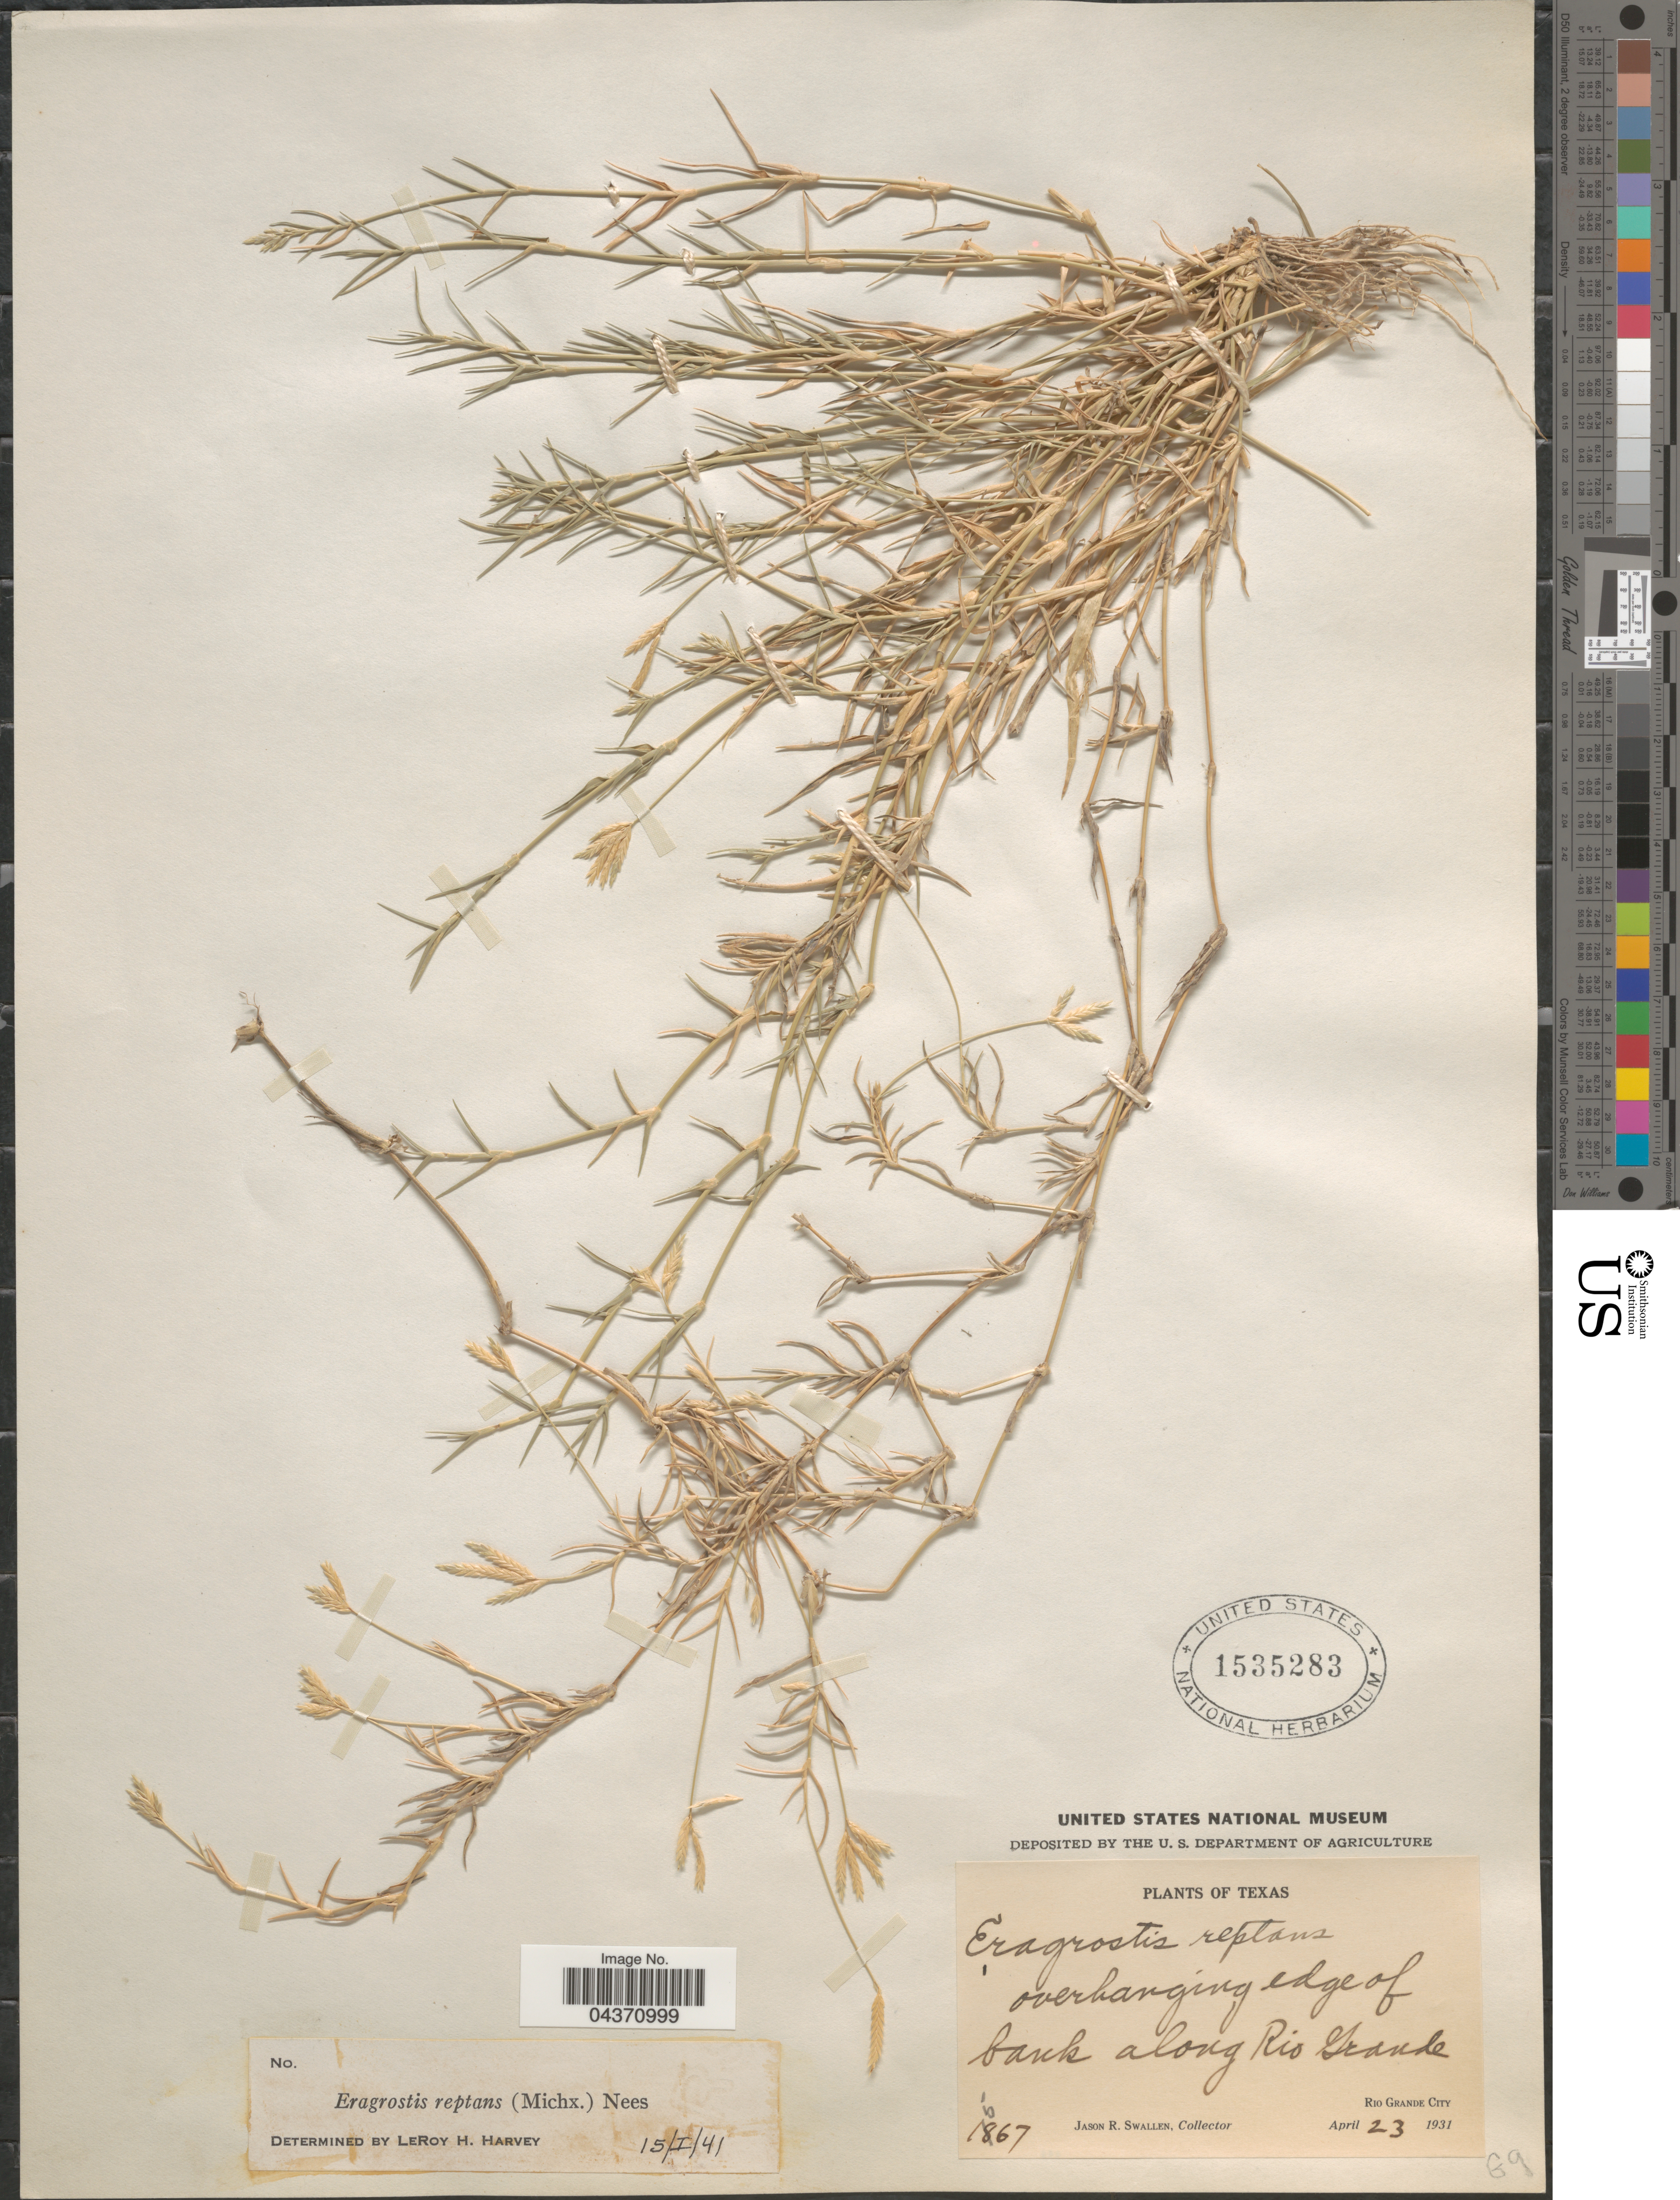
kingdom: Plantae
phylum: Tracheophyta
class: Liliopsida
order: Poales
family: Poaceae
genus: Eragrostis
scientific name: Eragrostis reptans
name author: (Michx.) Nees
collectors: J. R. Swallen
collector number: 1567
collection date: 1931-04-23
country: United States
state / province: Texas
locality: Overhanging edge of bank along Rio Grande. Rio Grande City.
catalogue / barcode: US 1535283